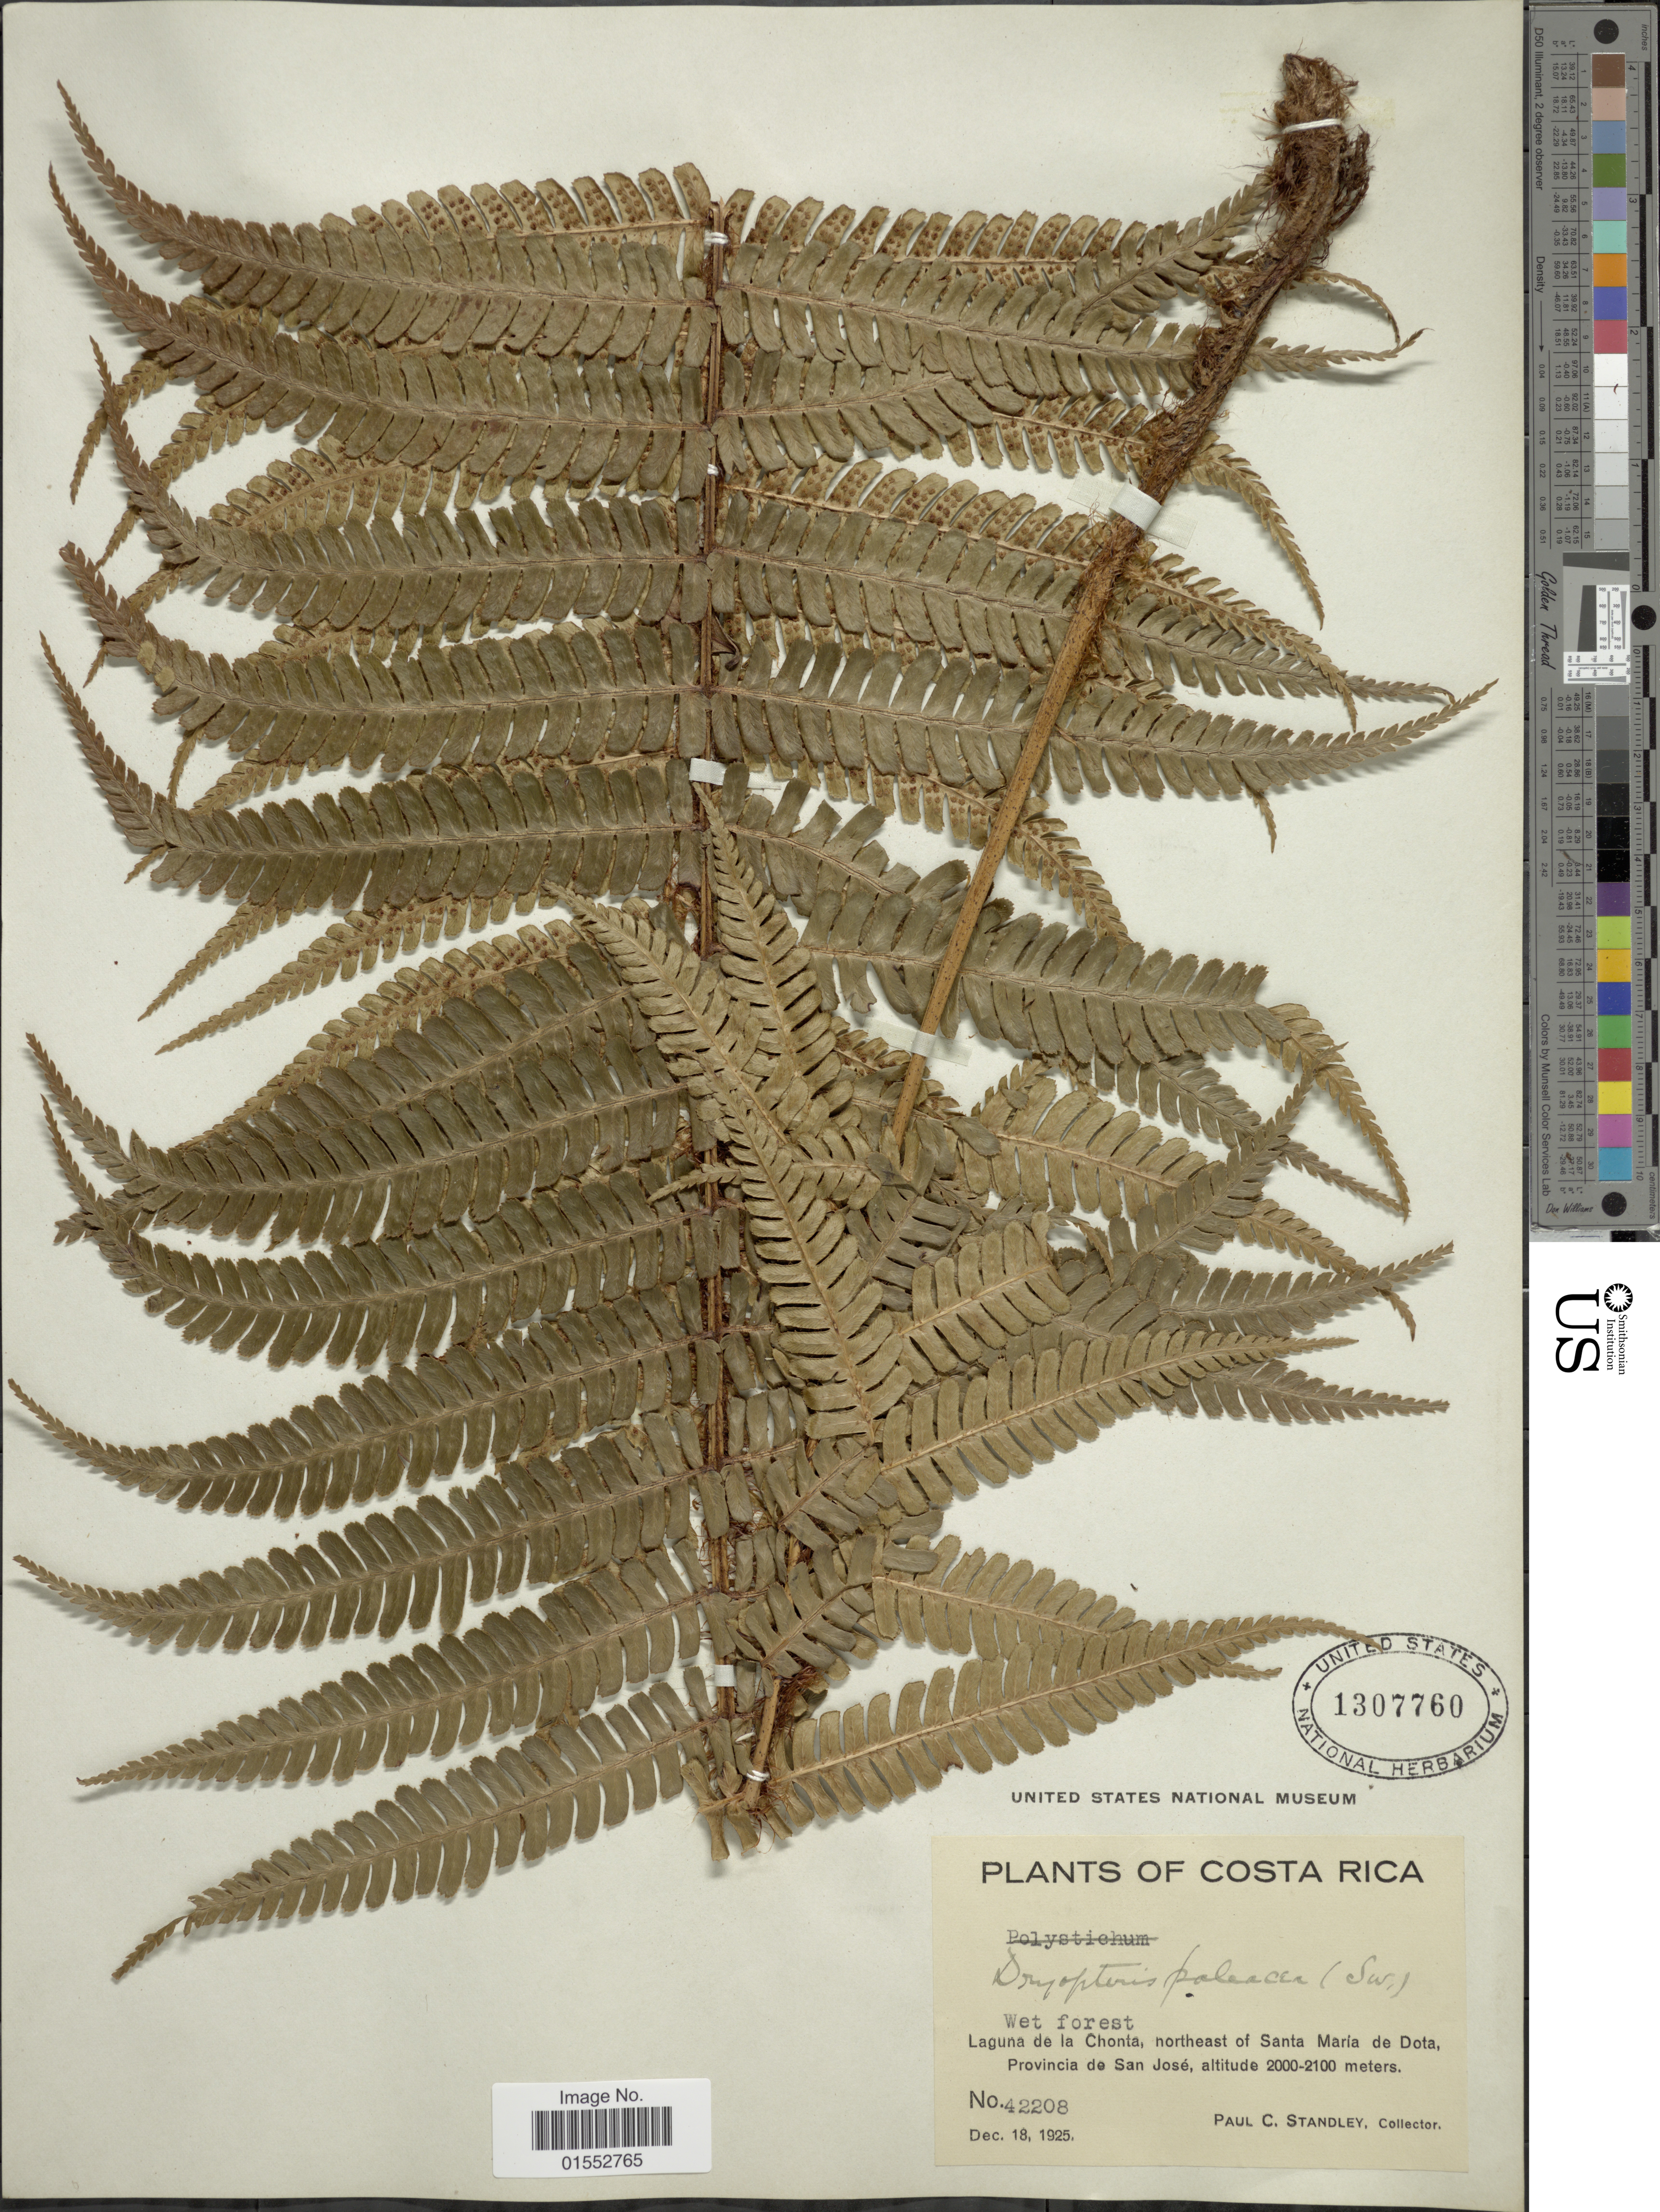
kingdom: Plantae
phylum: Tracheophyta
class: Polypodiopsida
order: Polypodiales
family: Dryopteridaceae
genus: Dryopteris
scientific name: Dryopteris wallichiana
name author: (Spreng.) Hyl.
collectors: P. C. Standley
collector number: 42208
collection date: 1925-12-18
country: Costa Rica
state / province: San José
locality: Laguna de la Chonta, northeast of Santa Maria de Dota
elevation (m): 2000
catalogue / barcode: US 1307760